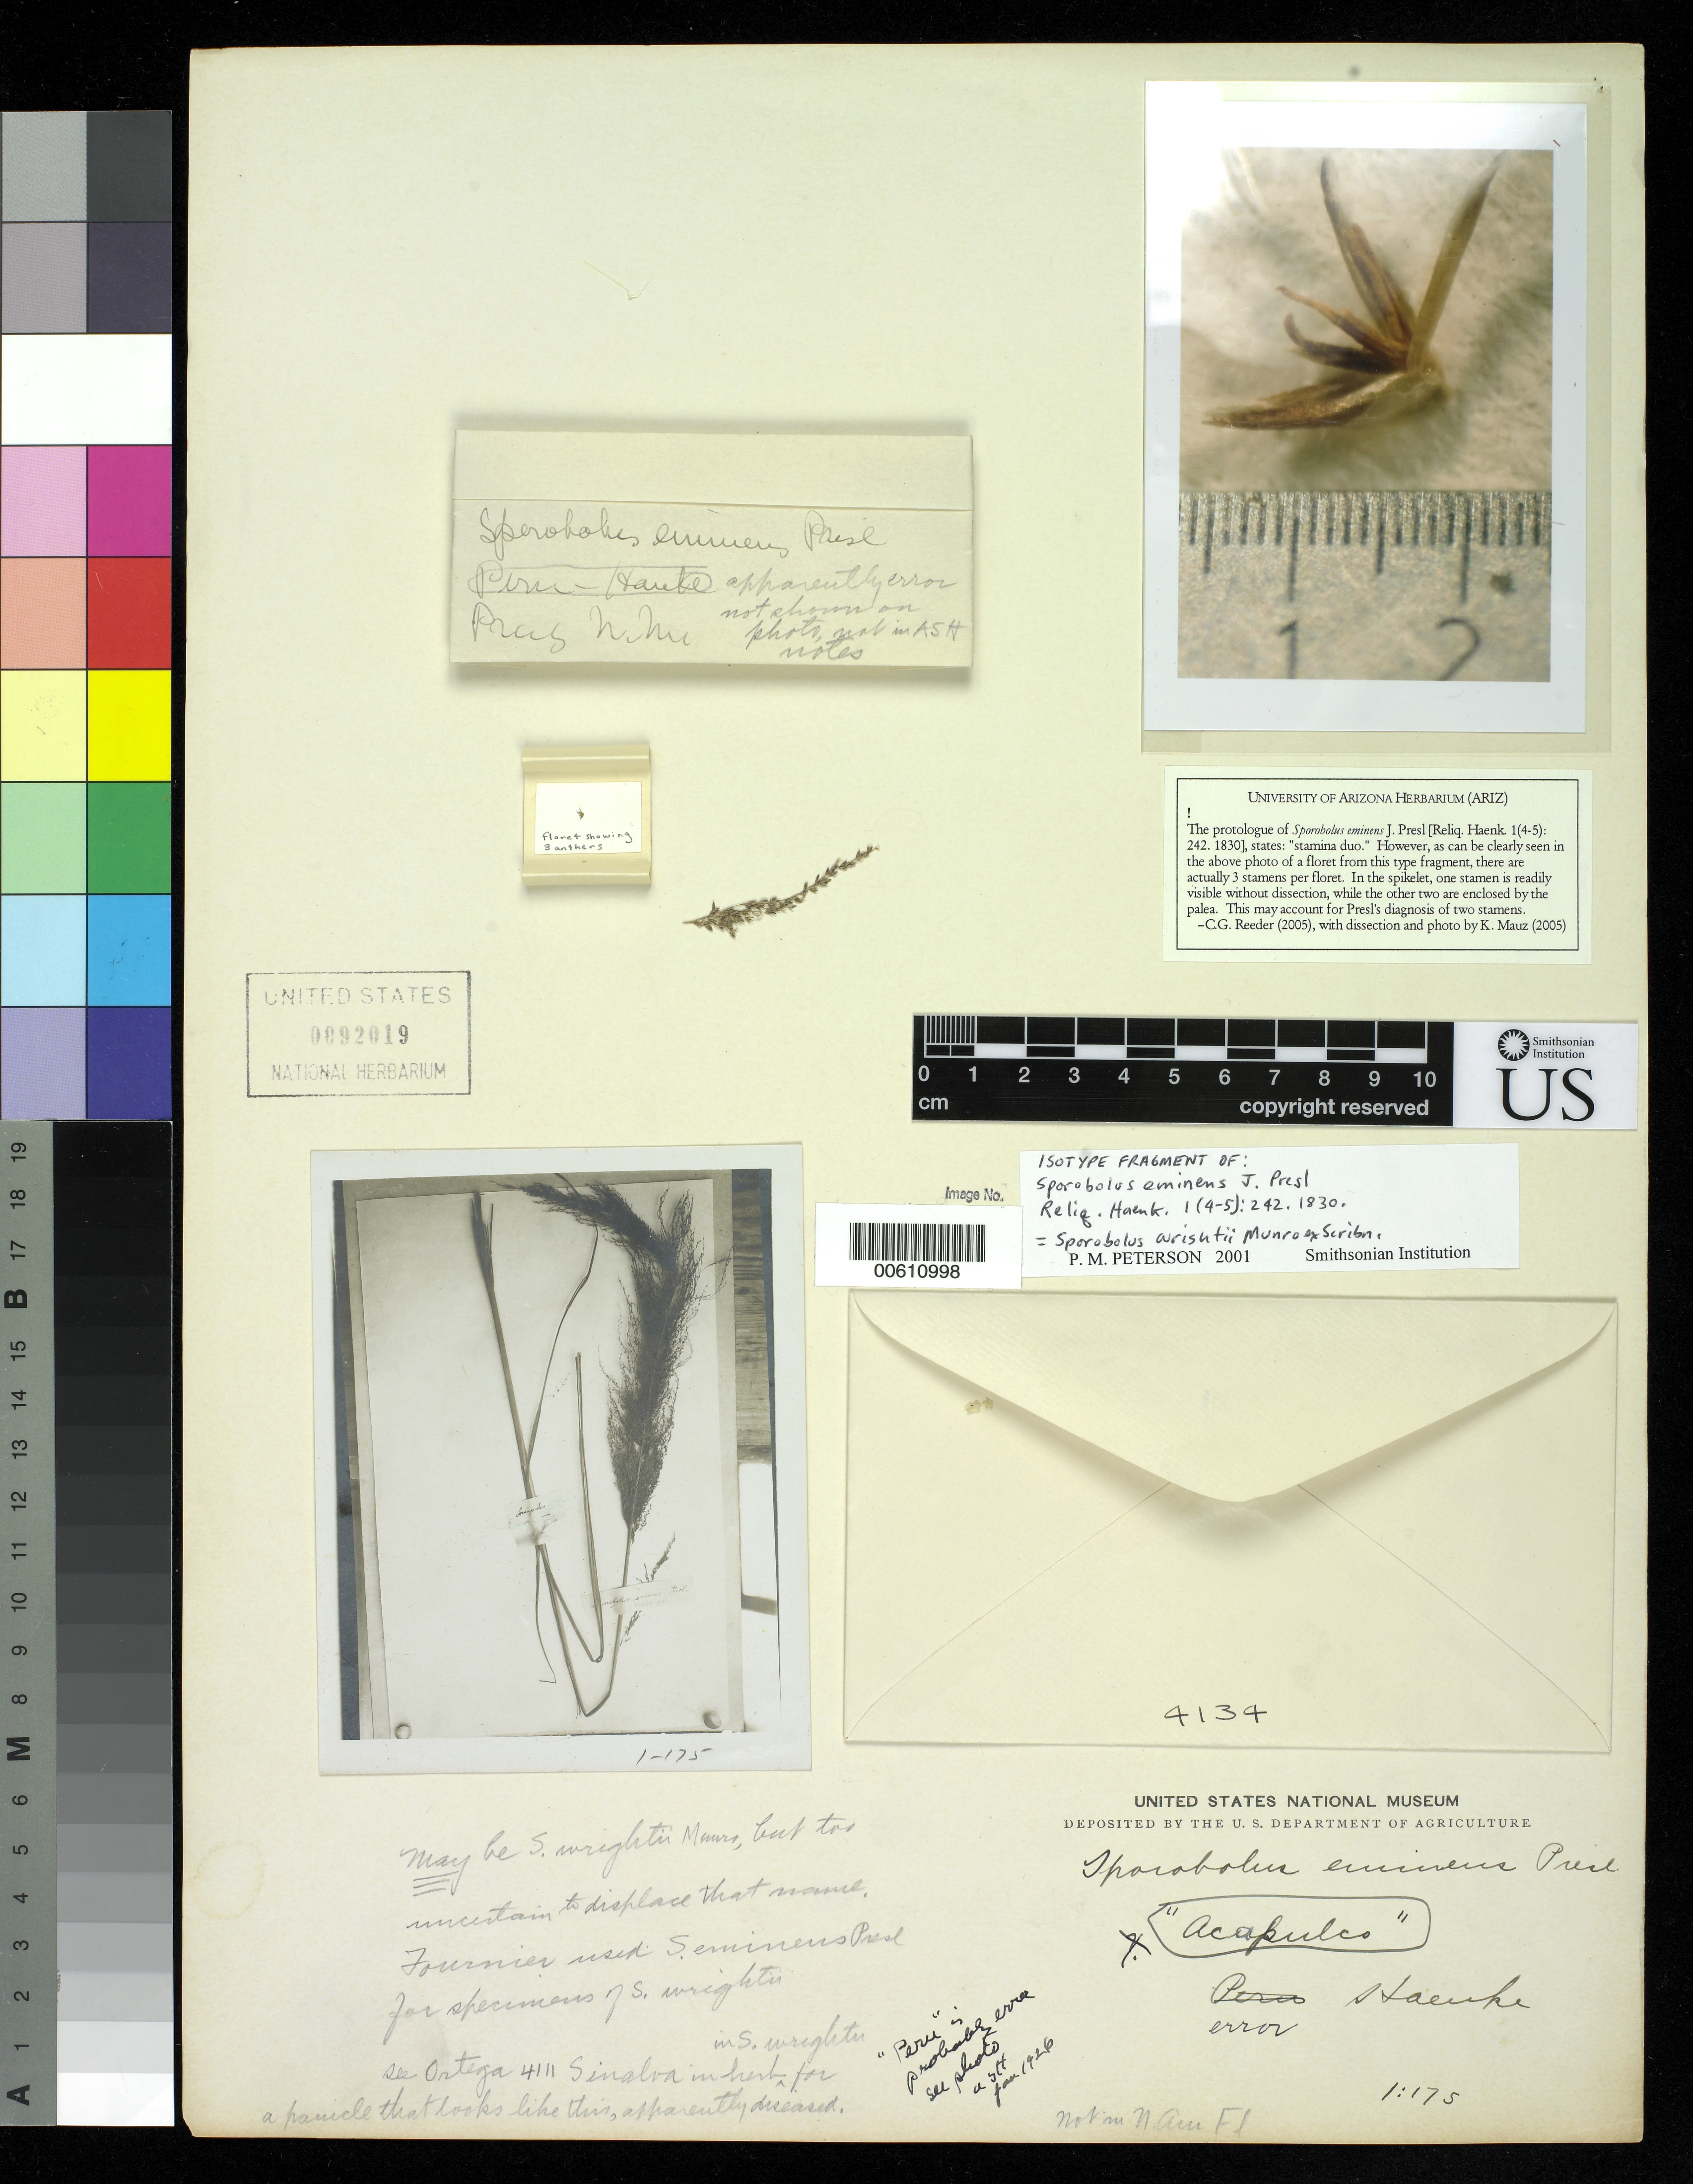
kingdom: Plantae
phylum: Tracheophyta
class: Liliopsida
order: Poales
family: Poaceae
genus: Sporobolus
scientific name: Sporobolus eminens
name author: J. Presl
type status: Type Fragment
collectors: T. P. X. Haenke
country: Mexico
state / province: Guerrero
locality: Acapulco.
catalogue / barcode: US 92019